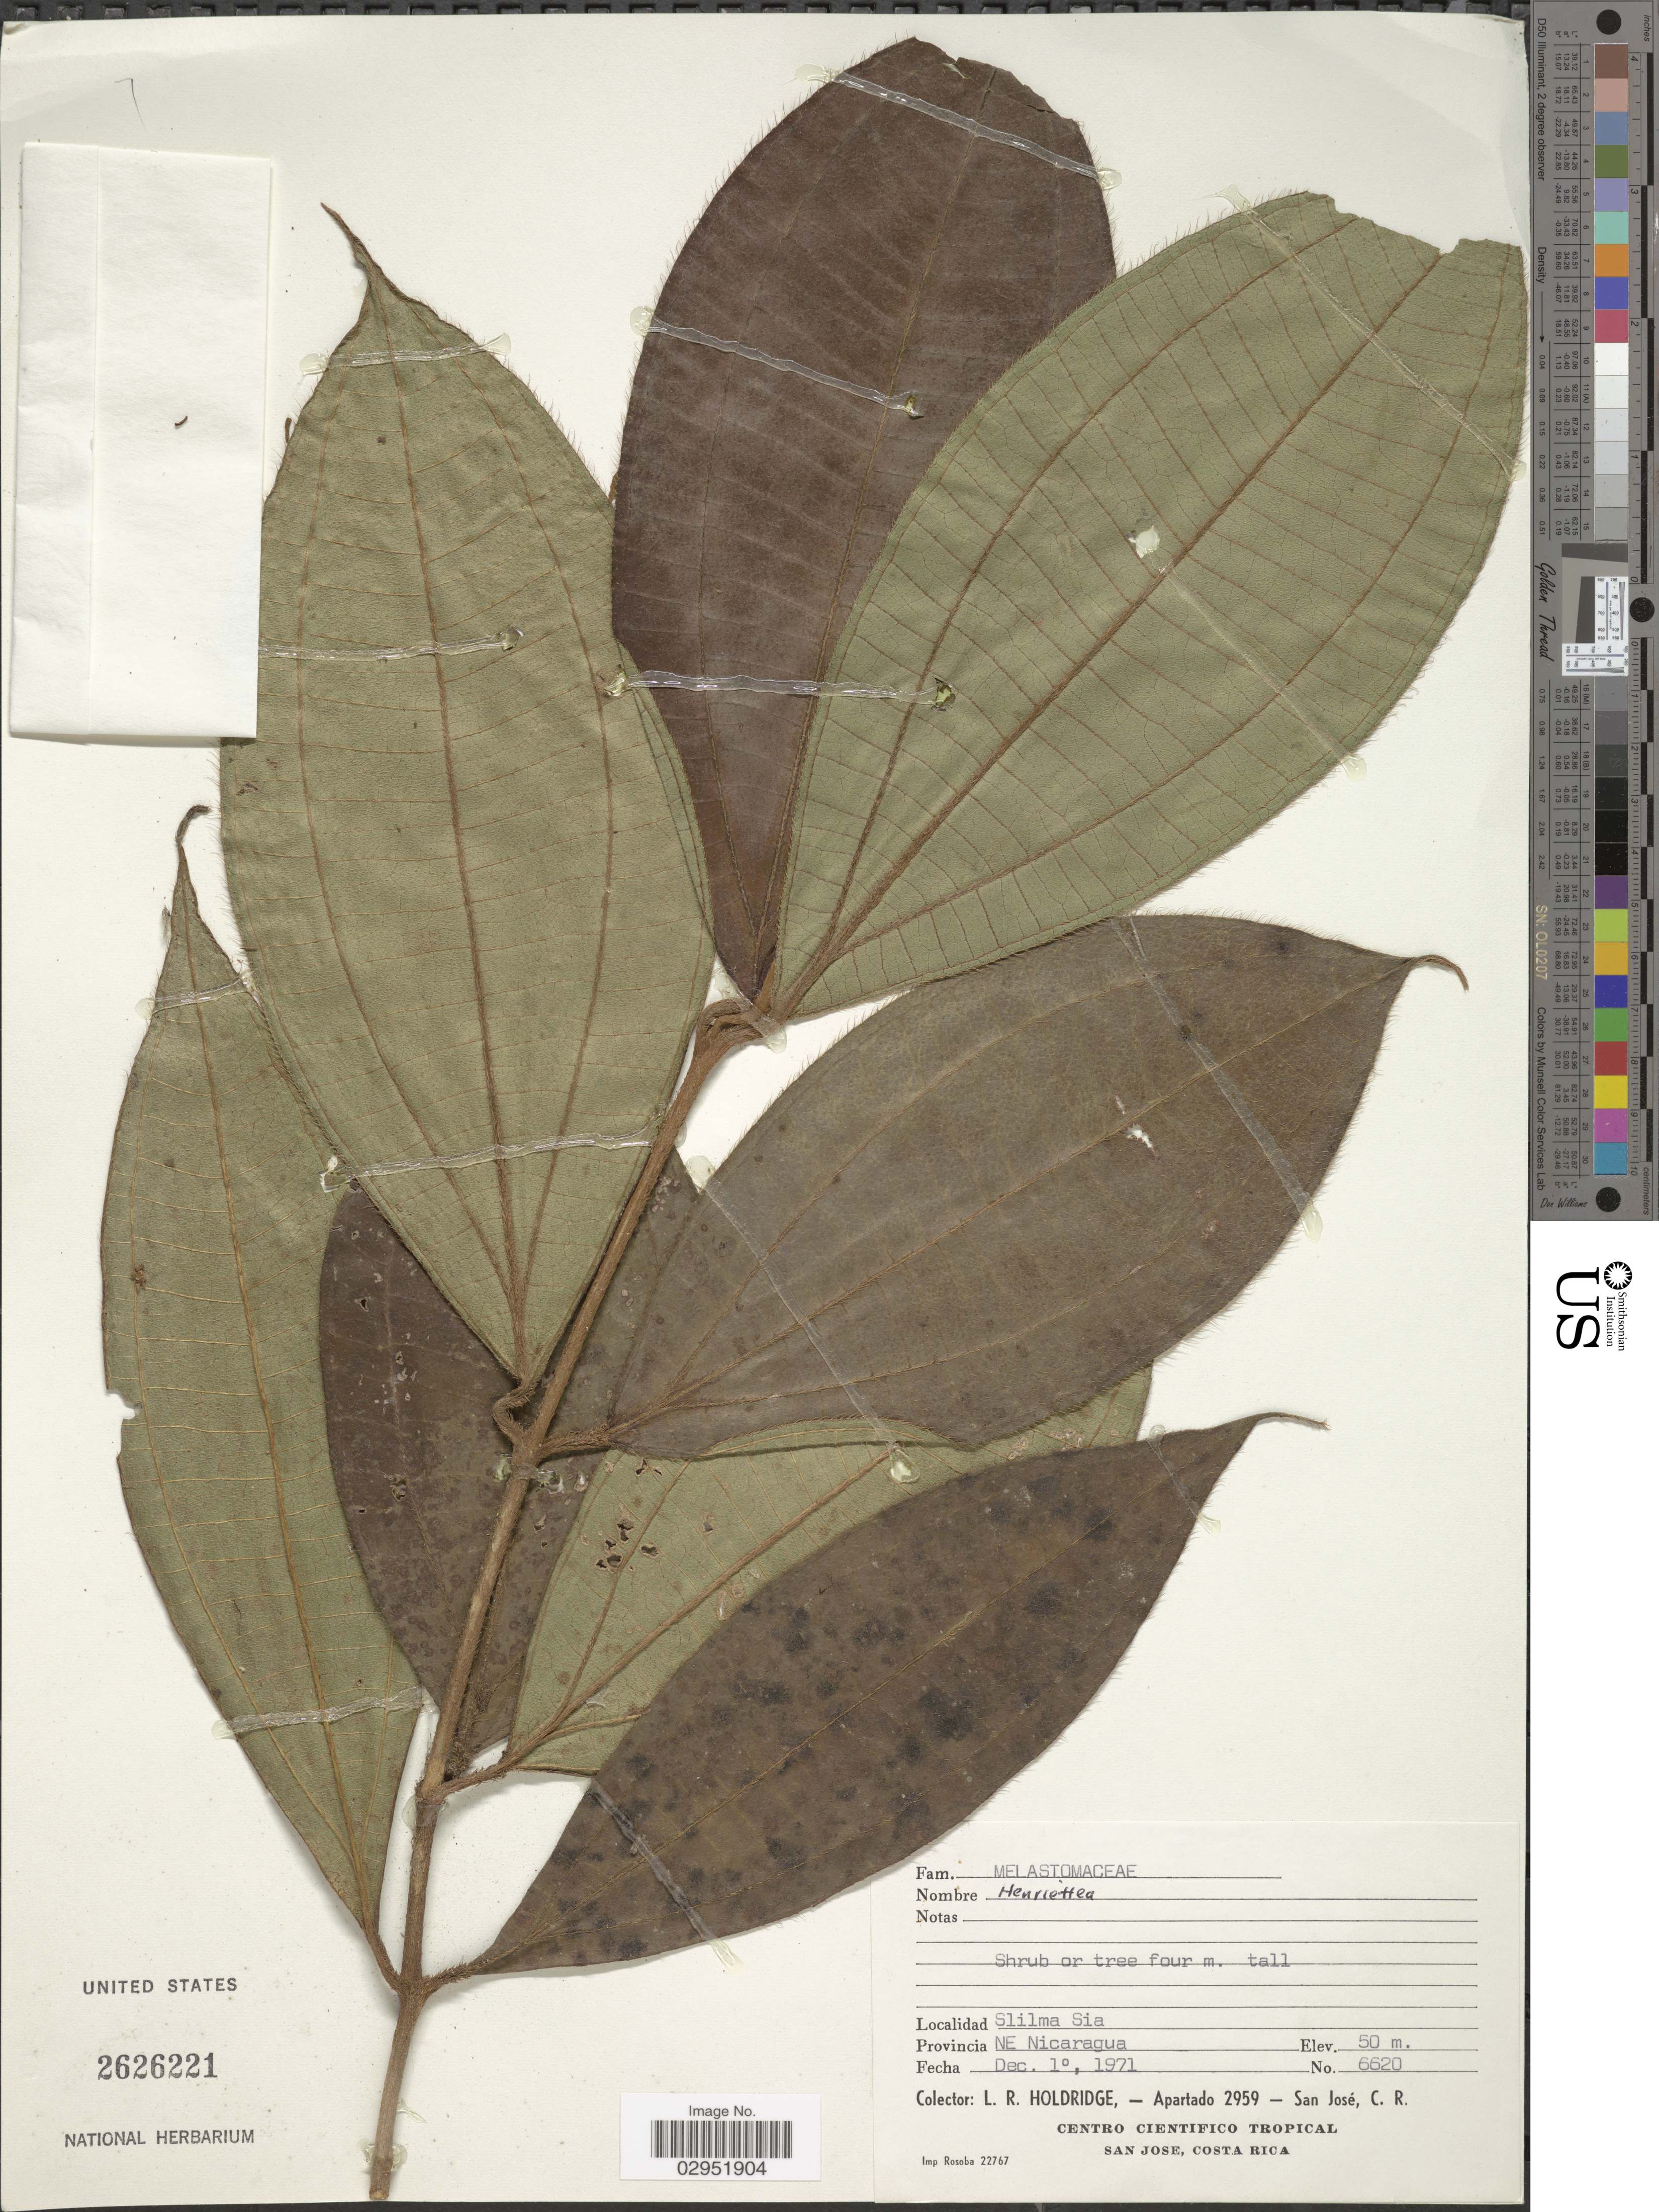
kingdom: Plantae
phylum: Tracheophyta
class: Magnoliopsida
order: Myrtales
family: Melastomataceae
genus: Henriettea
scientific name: Henriettea sp.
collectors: L. Holdridge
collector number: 6620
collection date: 1971-12-10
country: Nicaragua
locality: Slilma Sia, Provincia NE Nicaragua.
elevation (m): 50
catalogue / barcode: US 2626221